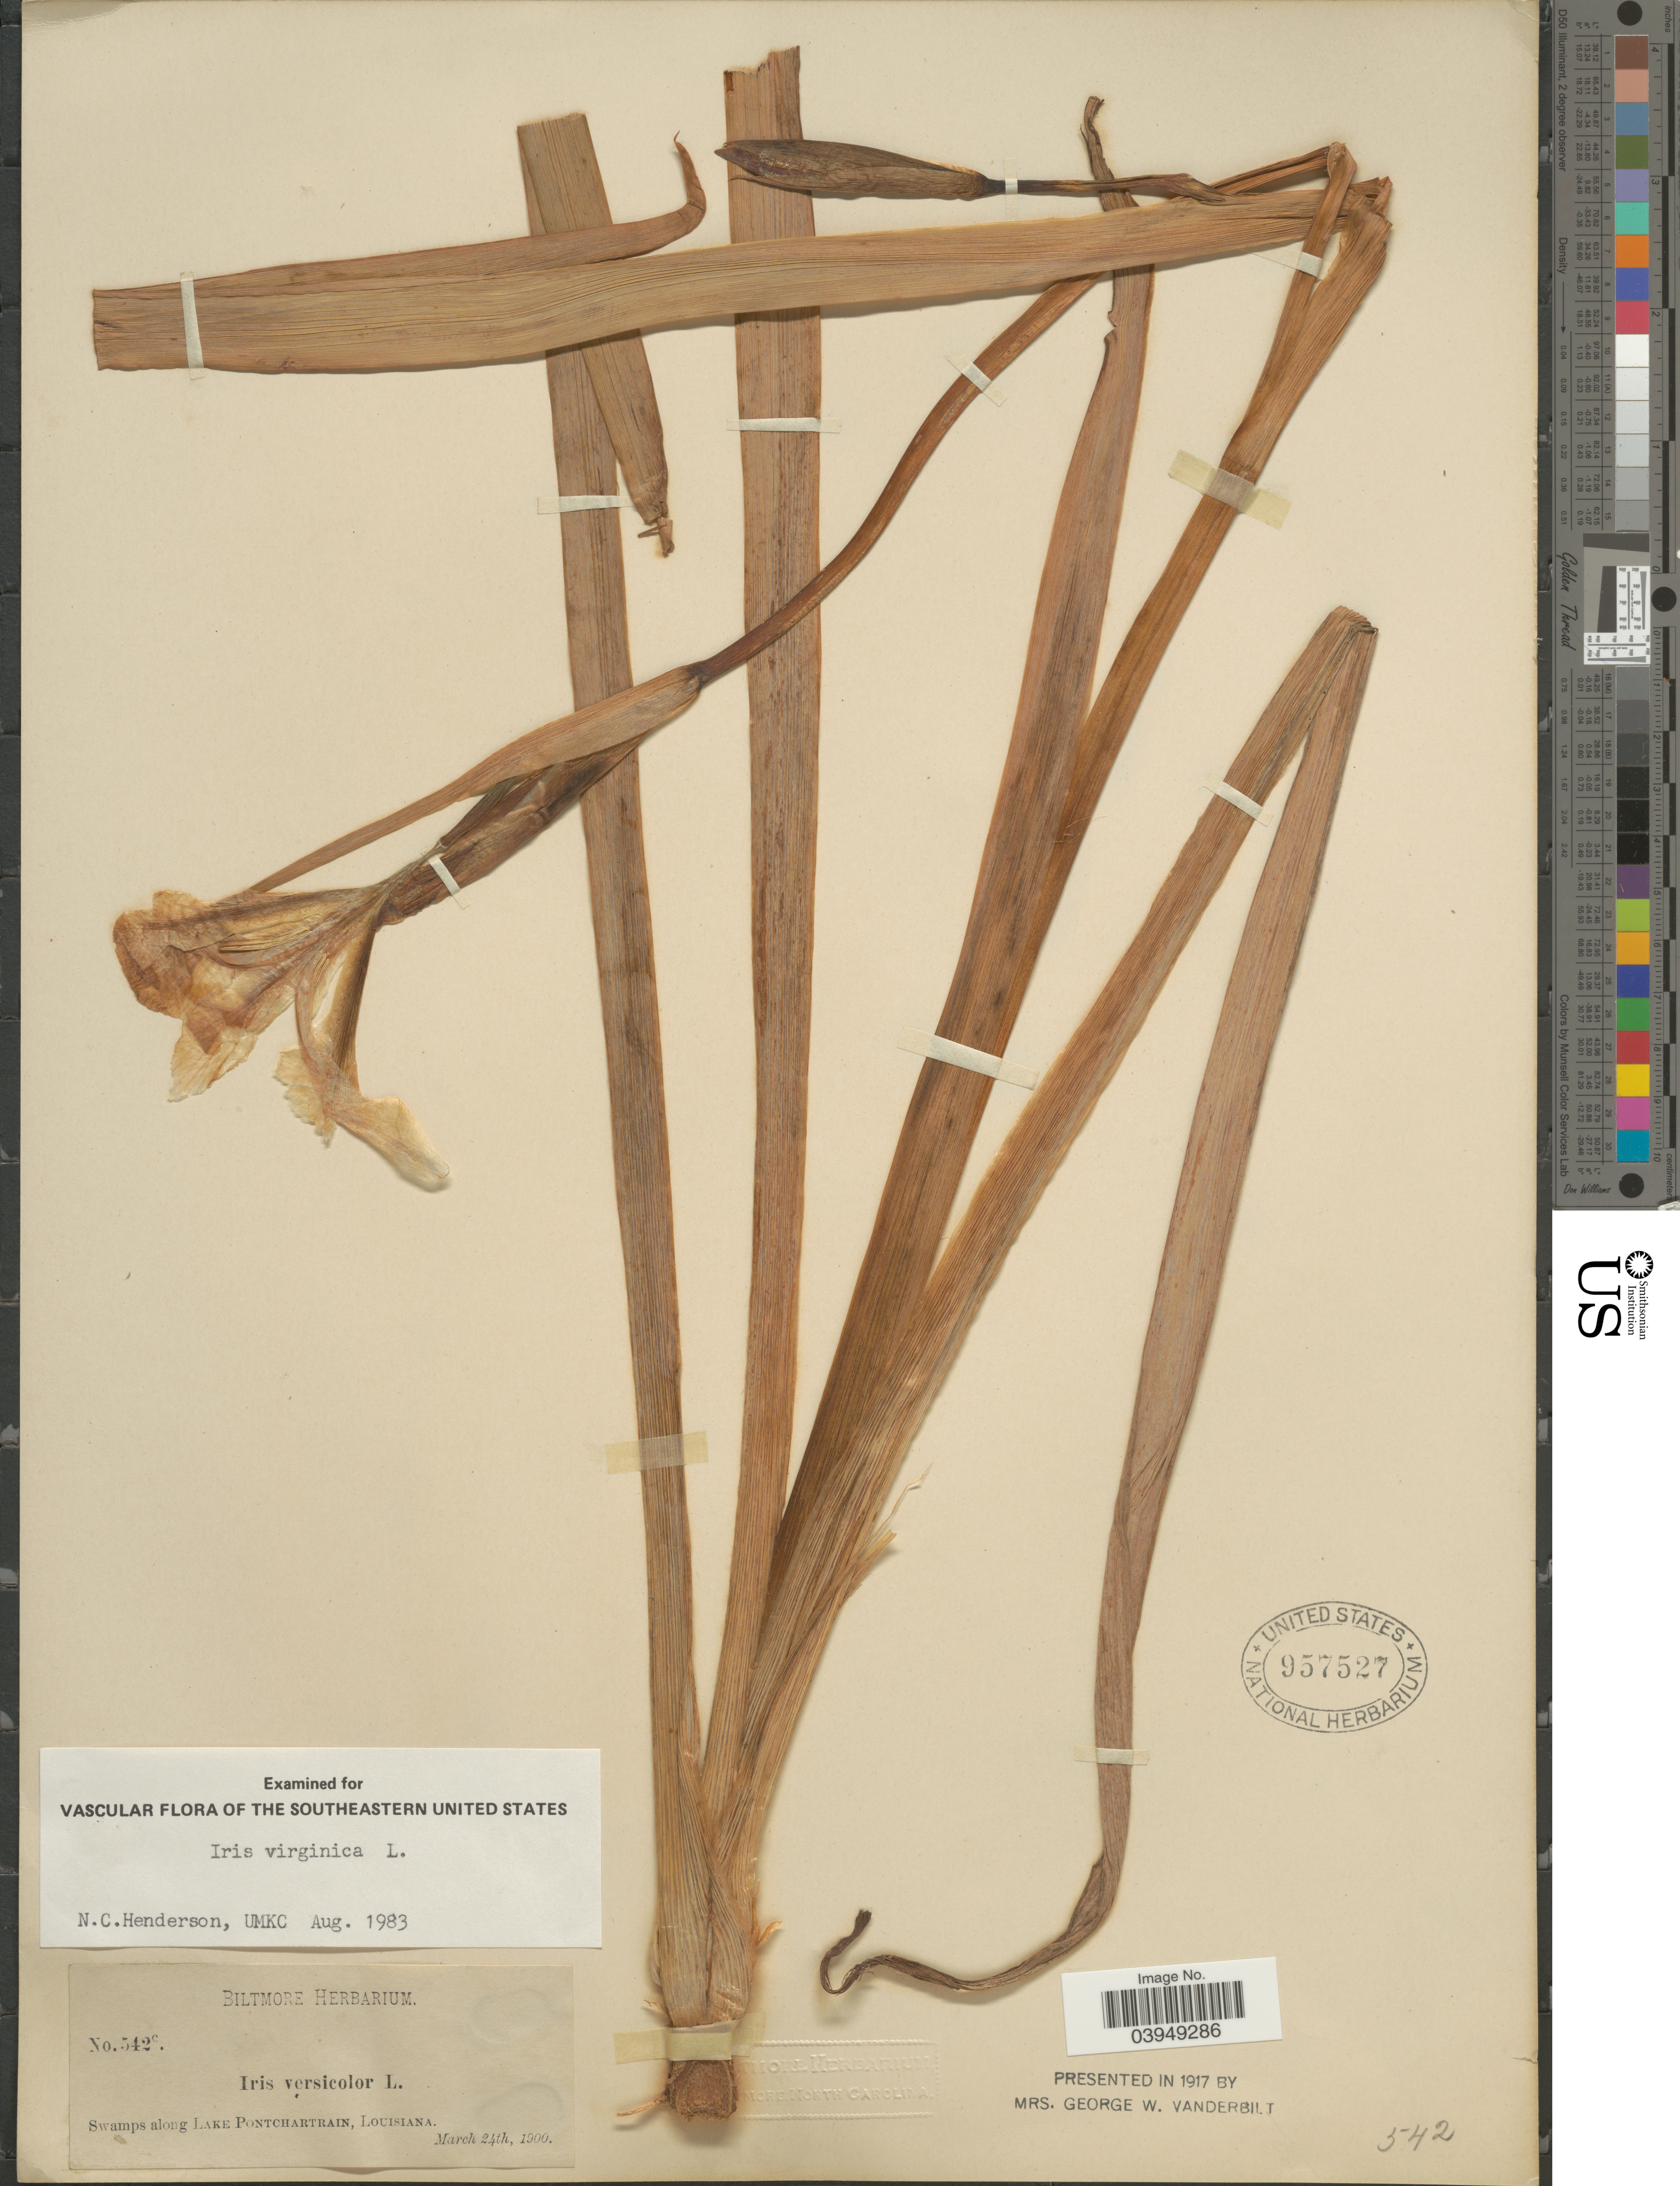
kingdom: Plantae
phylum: Tracheophyta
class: Liliopsida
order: Asparagales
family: Iridaceae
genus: Iris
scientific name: Iris virginica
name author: L.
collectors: ex herb. Biltmore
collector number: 542c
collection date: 1900-03-24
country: United States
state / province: Louisiana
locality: Swamps along Lake Pontchartrain.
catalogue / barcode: US 957527